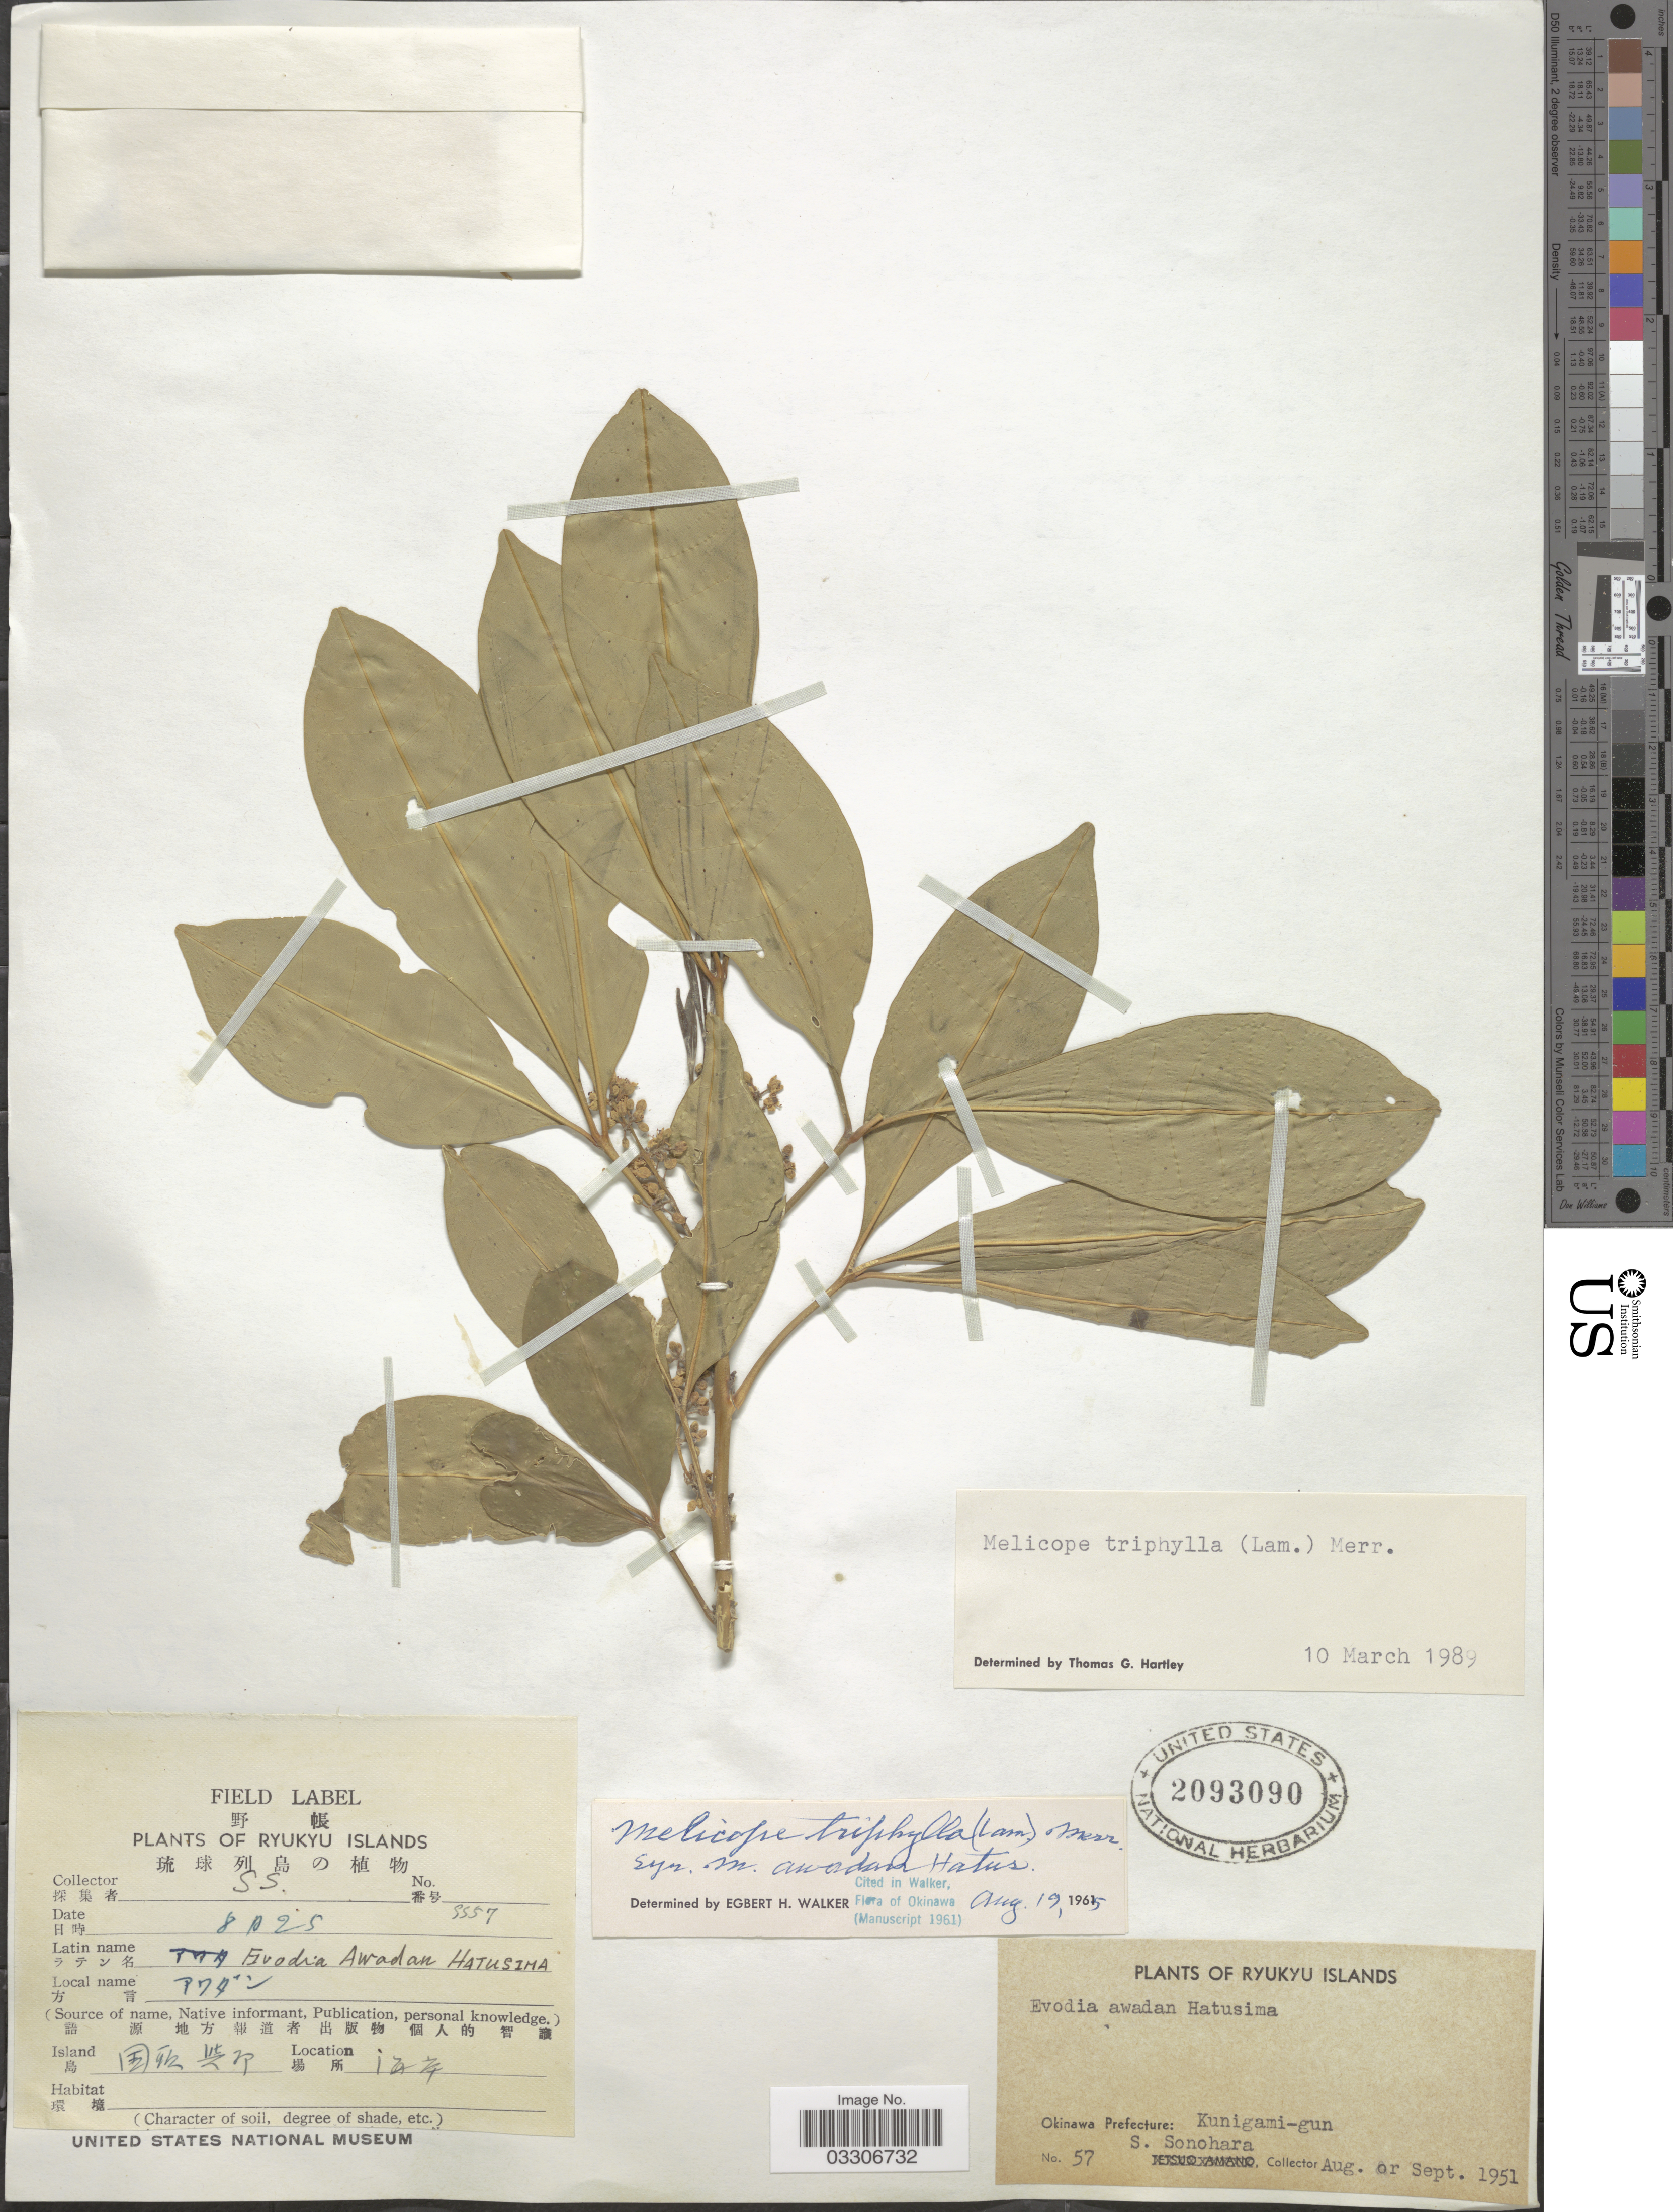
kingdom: Plantae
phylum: Tracheophyta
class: Magnoliopsida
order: Sapindales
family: Rutaceae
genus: Melicope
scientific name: Melicope triphylla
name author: (Lam.) Merr.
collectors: S. Sonohara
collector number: SS57*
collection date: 1951-08/1951-09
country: Japan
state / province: Okinawa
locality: Ryukyu Islands. Okinawa Prefecture: Kunigami-gun.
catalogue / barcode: US 2093090